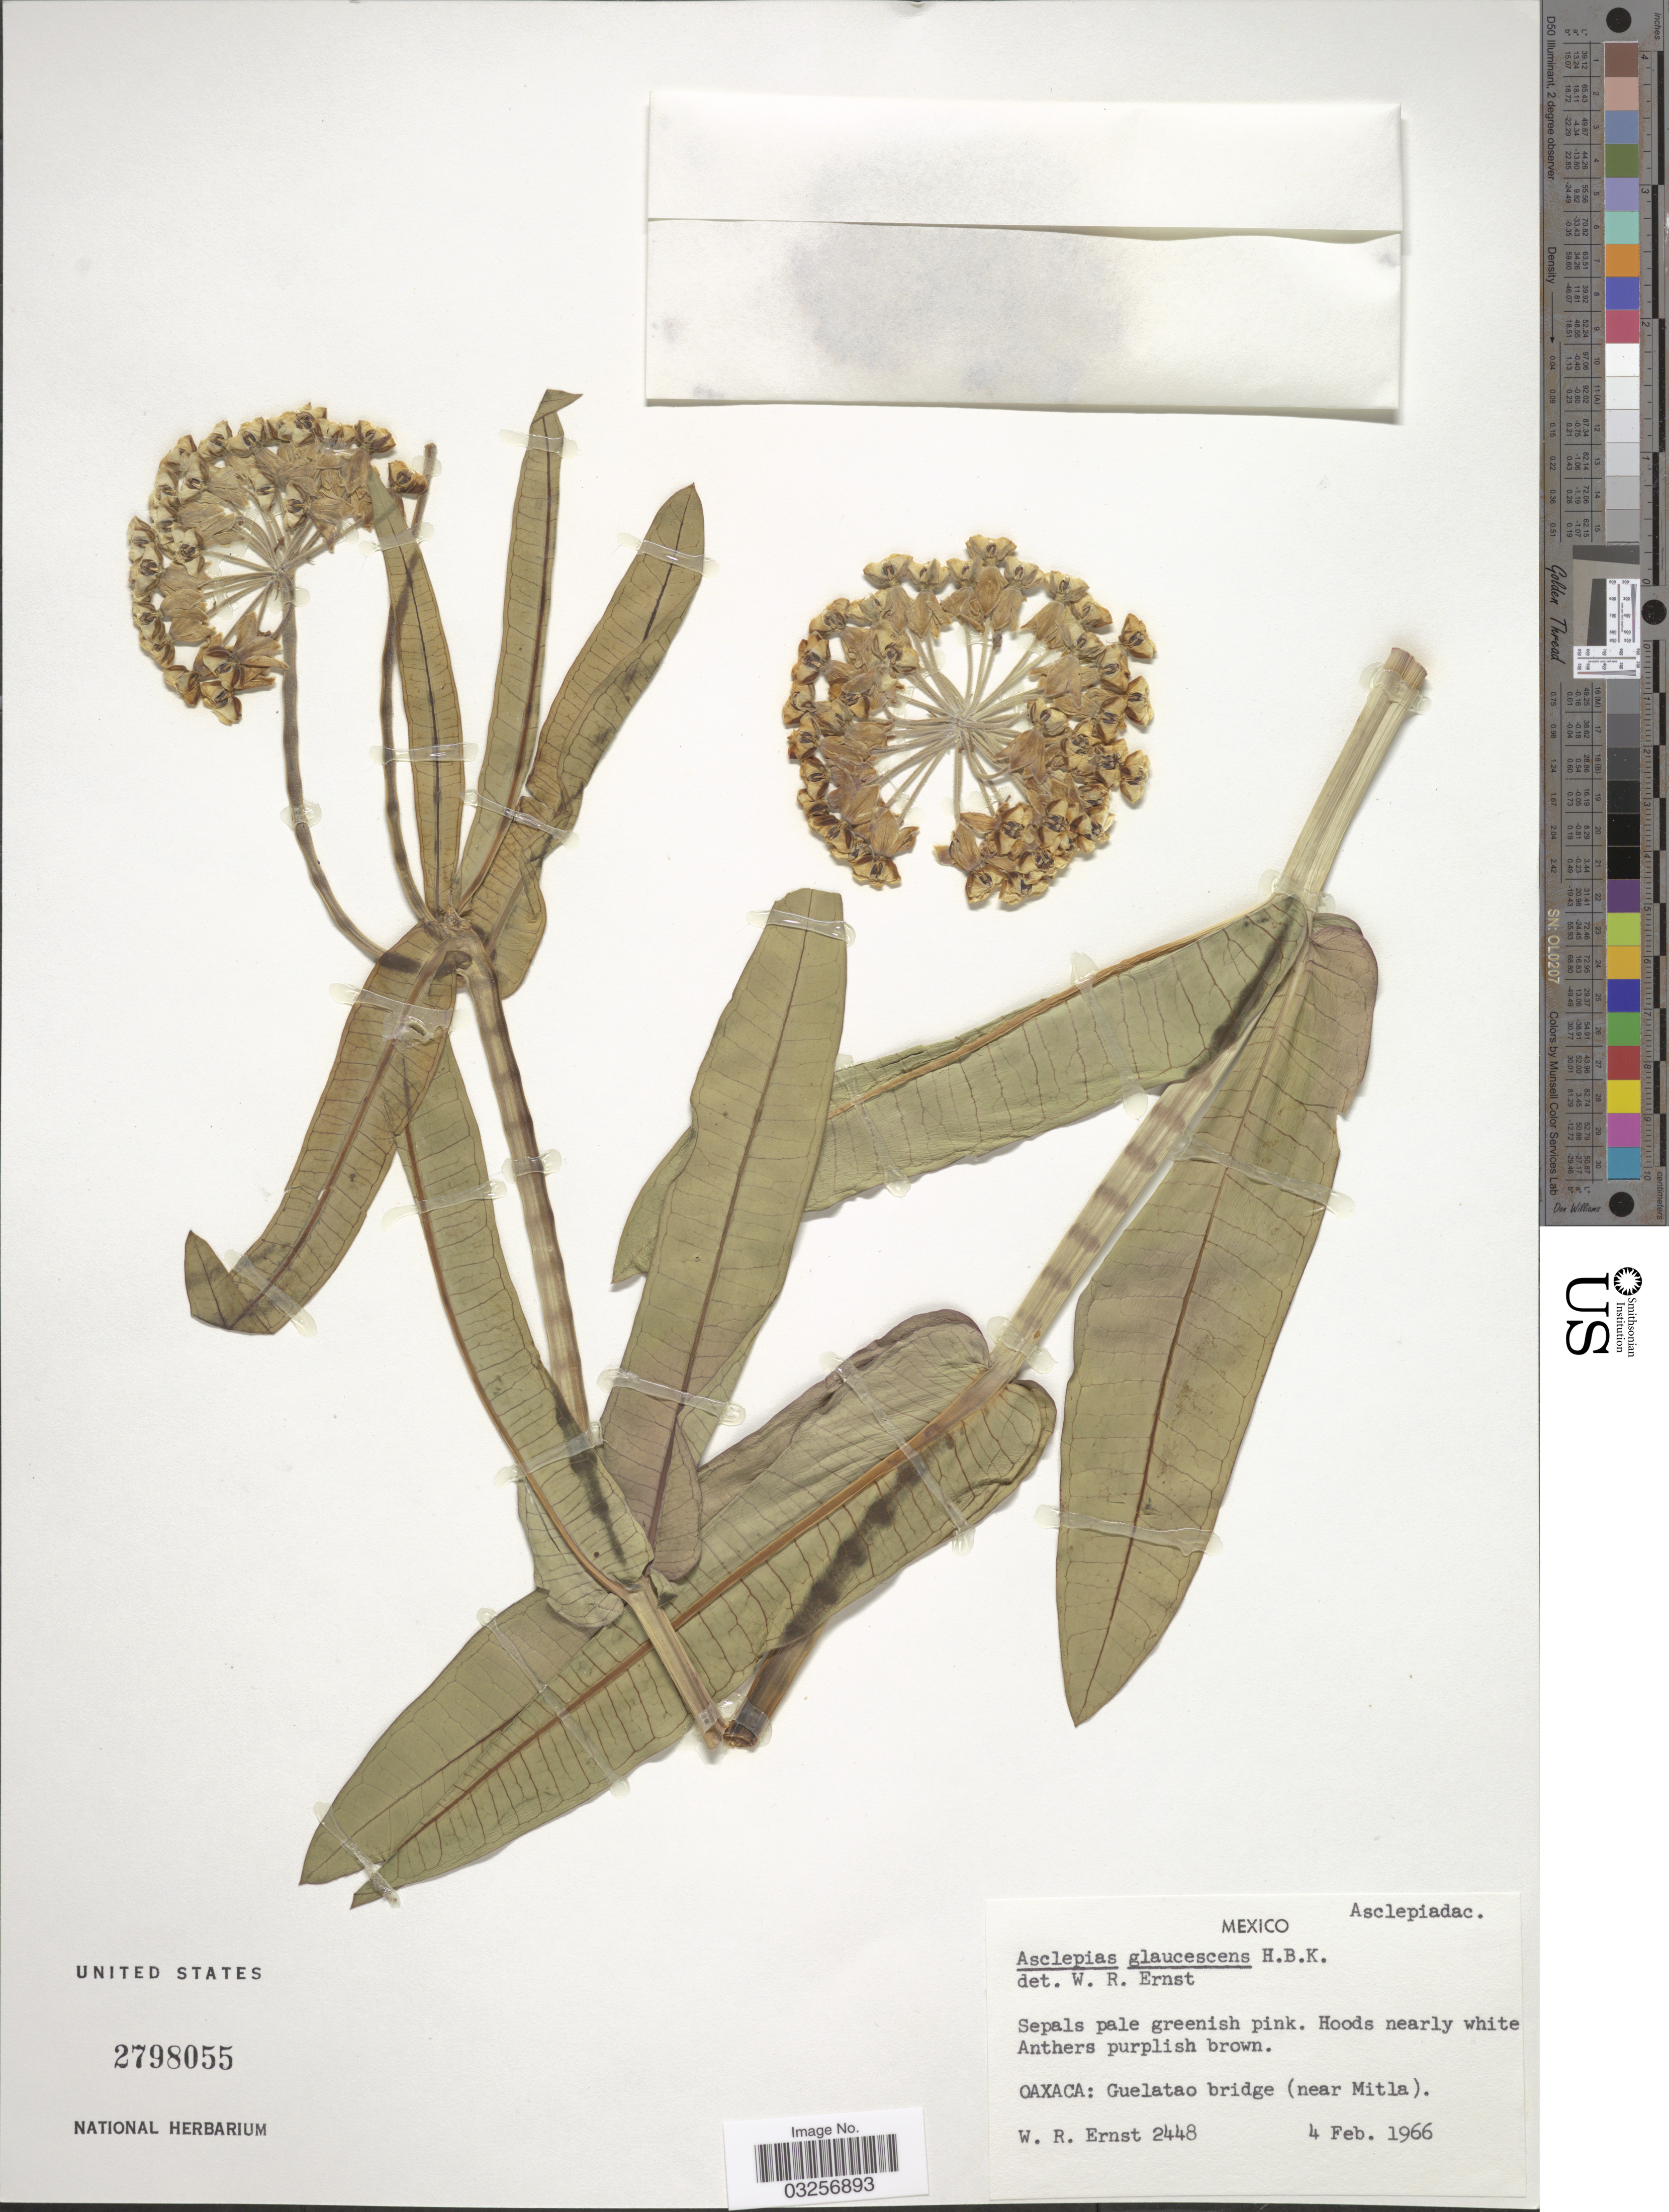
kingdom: Plantae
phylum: Tracheophyta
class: Magnoliopsida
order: Gentianales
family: Apocynaceae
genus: Asclepias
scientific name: Asclepias glaucescens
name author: Kunth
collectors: W. R. Ernst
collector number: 2448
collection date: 1966-02-04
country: Mexico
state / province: Oaxaca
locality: Guelatao bridge (near Mitla).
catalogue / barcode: US 2798055